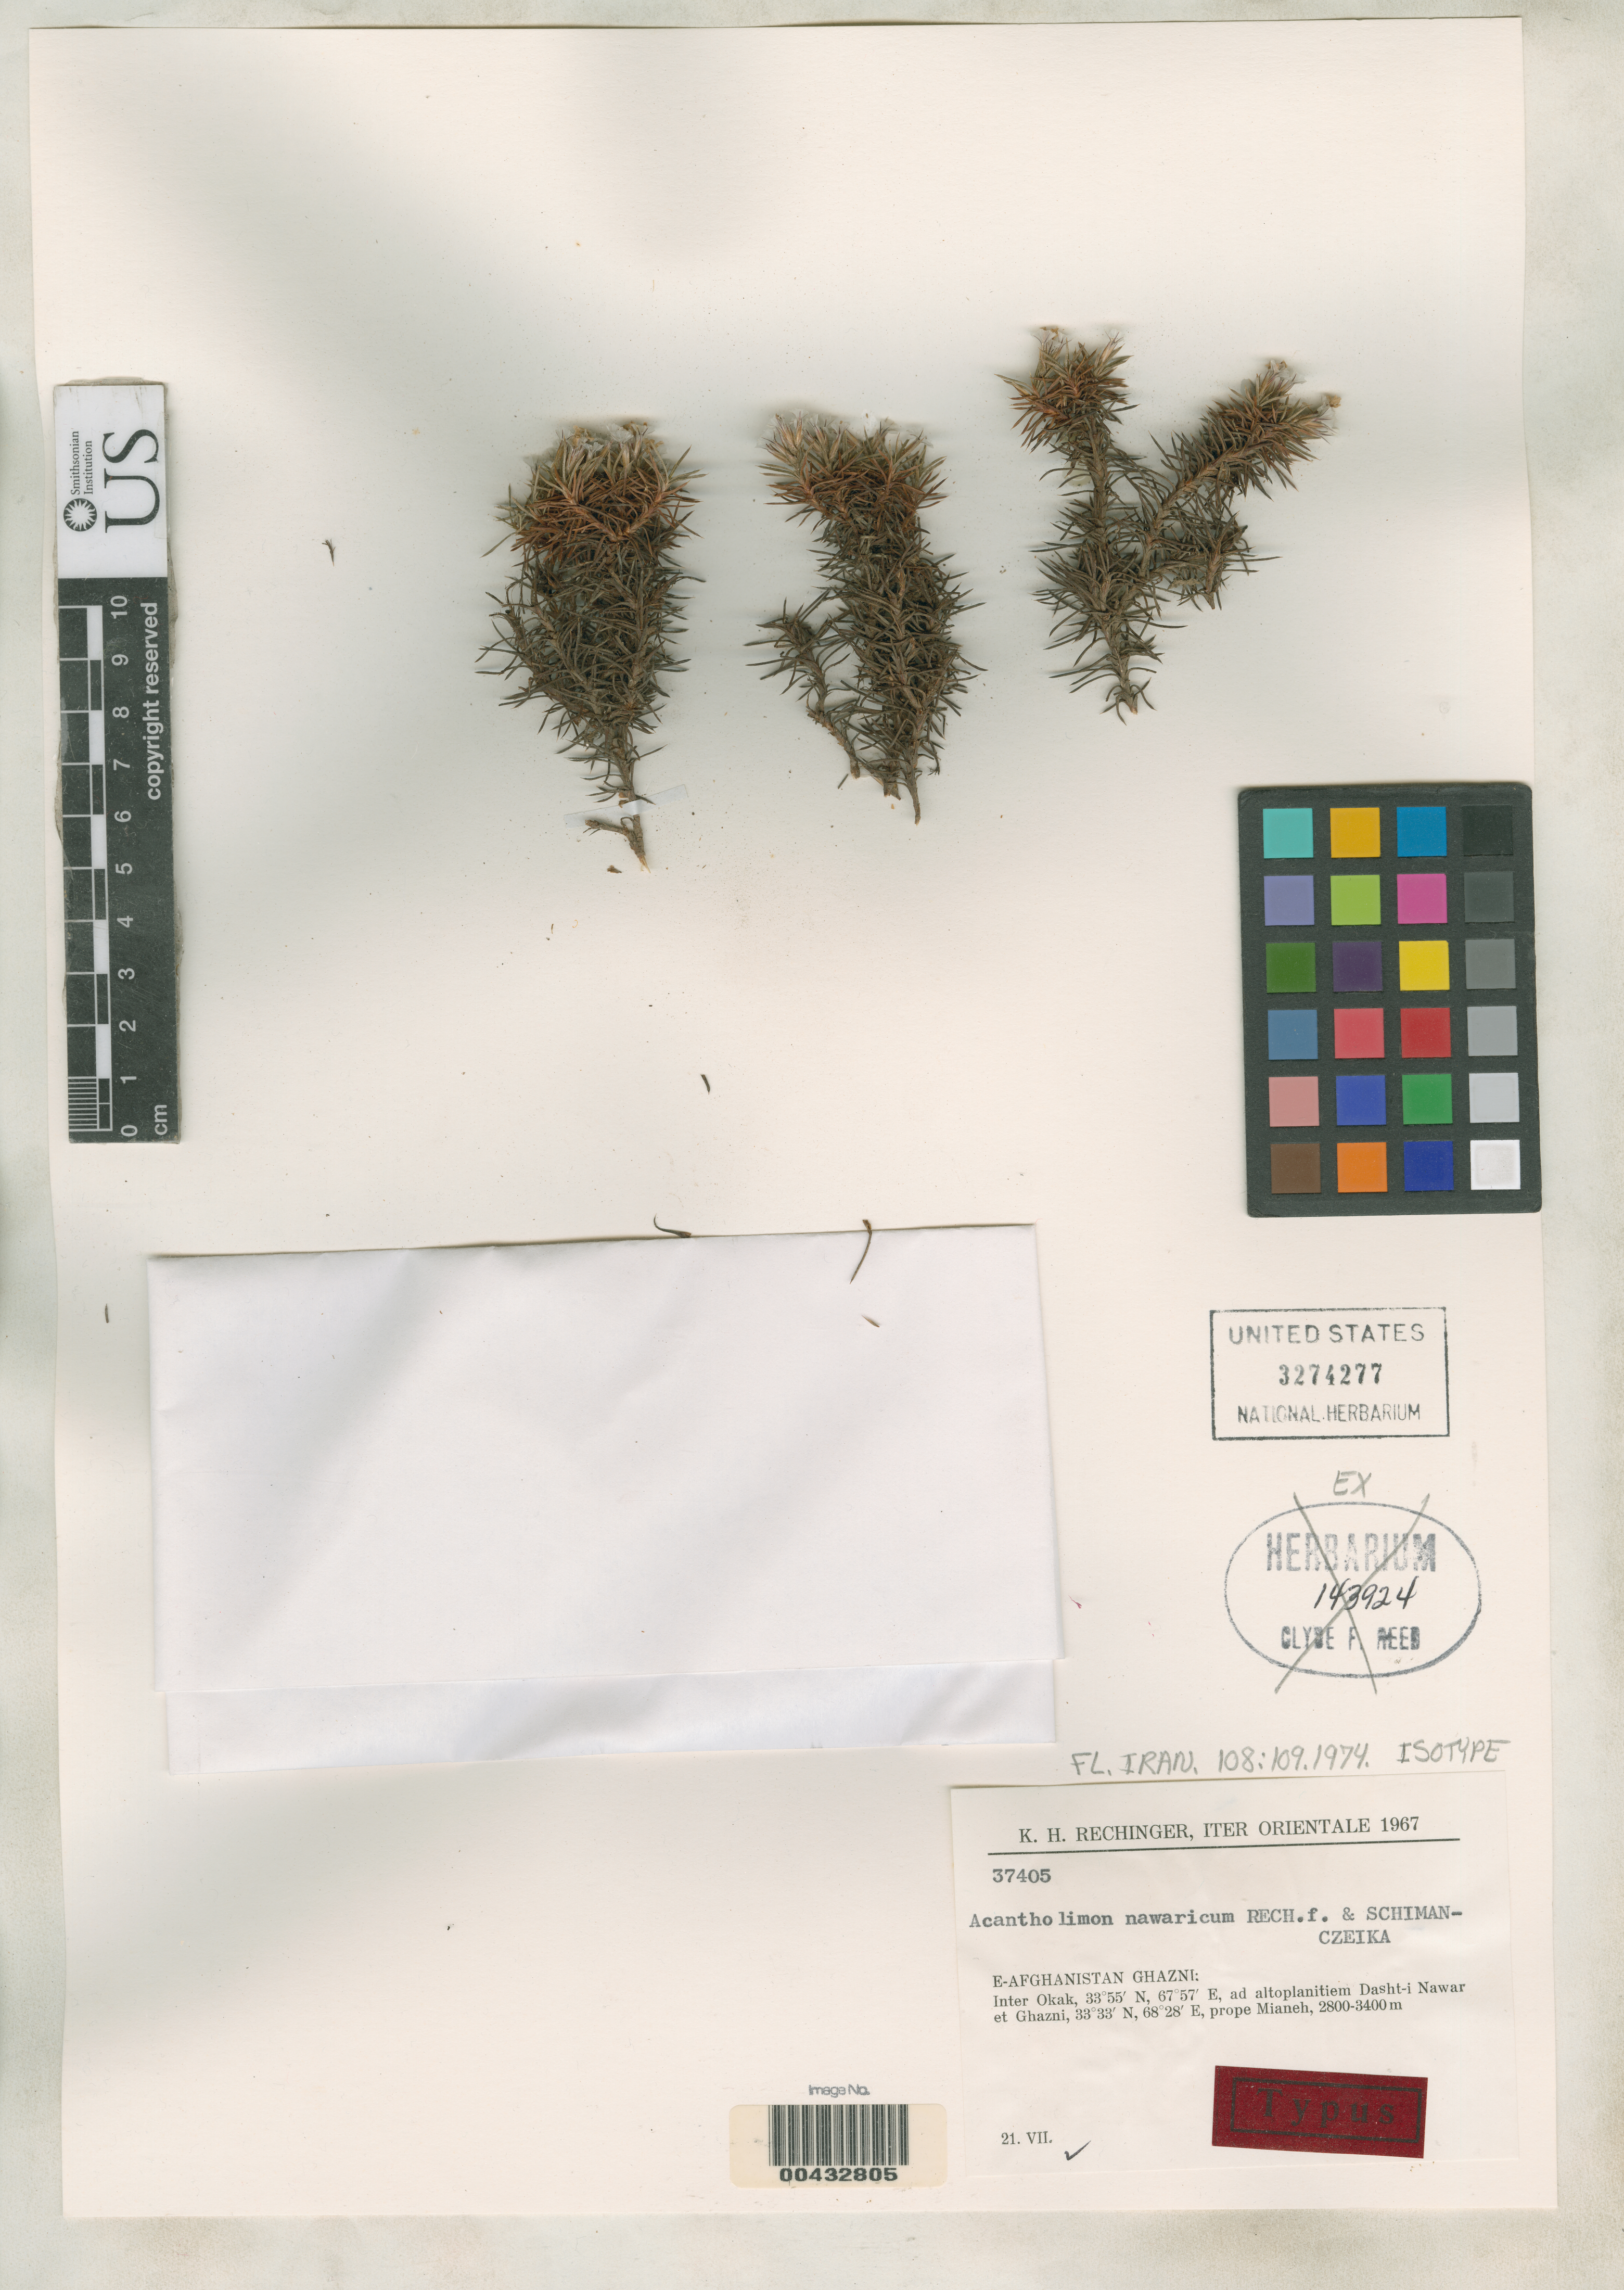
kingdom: Plantae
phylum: Tracheophyta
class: Magnoliopsida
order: Caryophyllales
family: Plumbaginaceae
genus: Acantholimon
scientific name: Acantholimon nawaricum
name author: Rech. f. & Schiman-Czeika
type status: Isotype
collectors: K. H. Rechinger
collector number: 37405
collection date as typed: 21 Jul 1967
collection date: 1967-07-21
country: Afghanistan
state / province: Ghazni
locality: Interokak, ad altoplaniteim Dasht-i Nawar et Ghazni, prope Mianeh.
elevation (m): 2800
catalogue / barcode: US 3274277